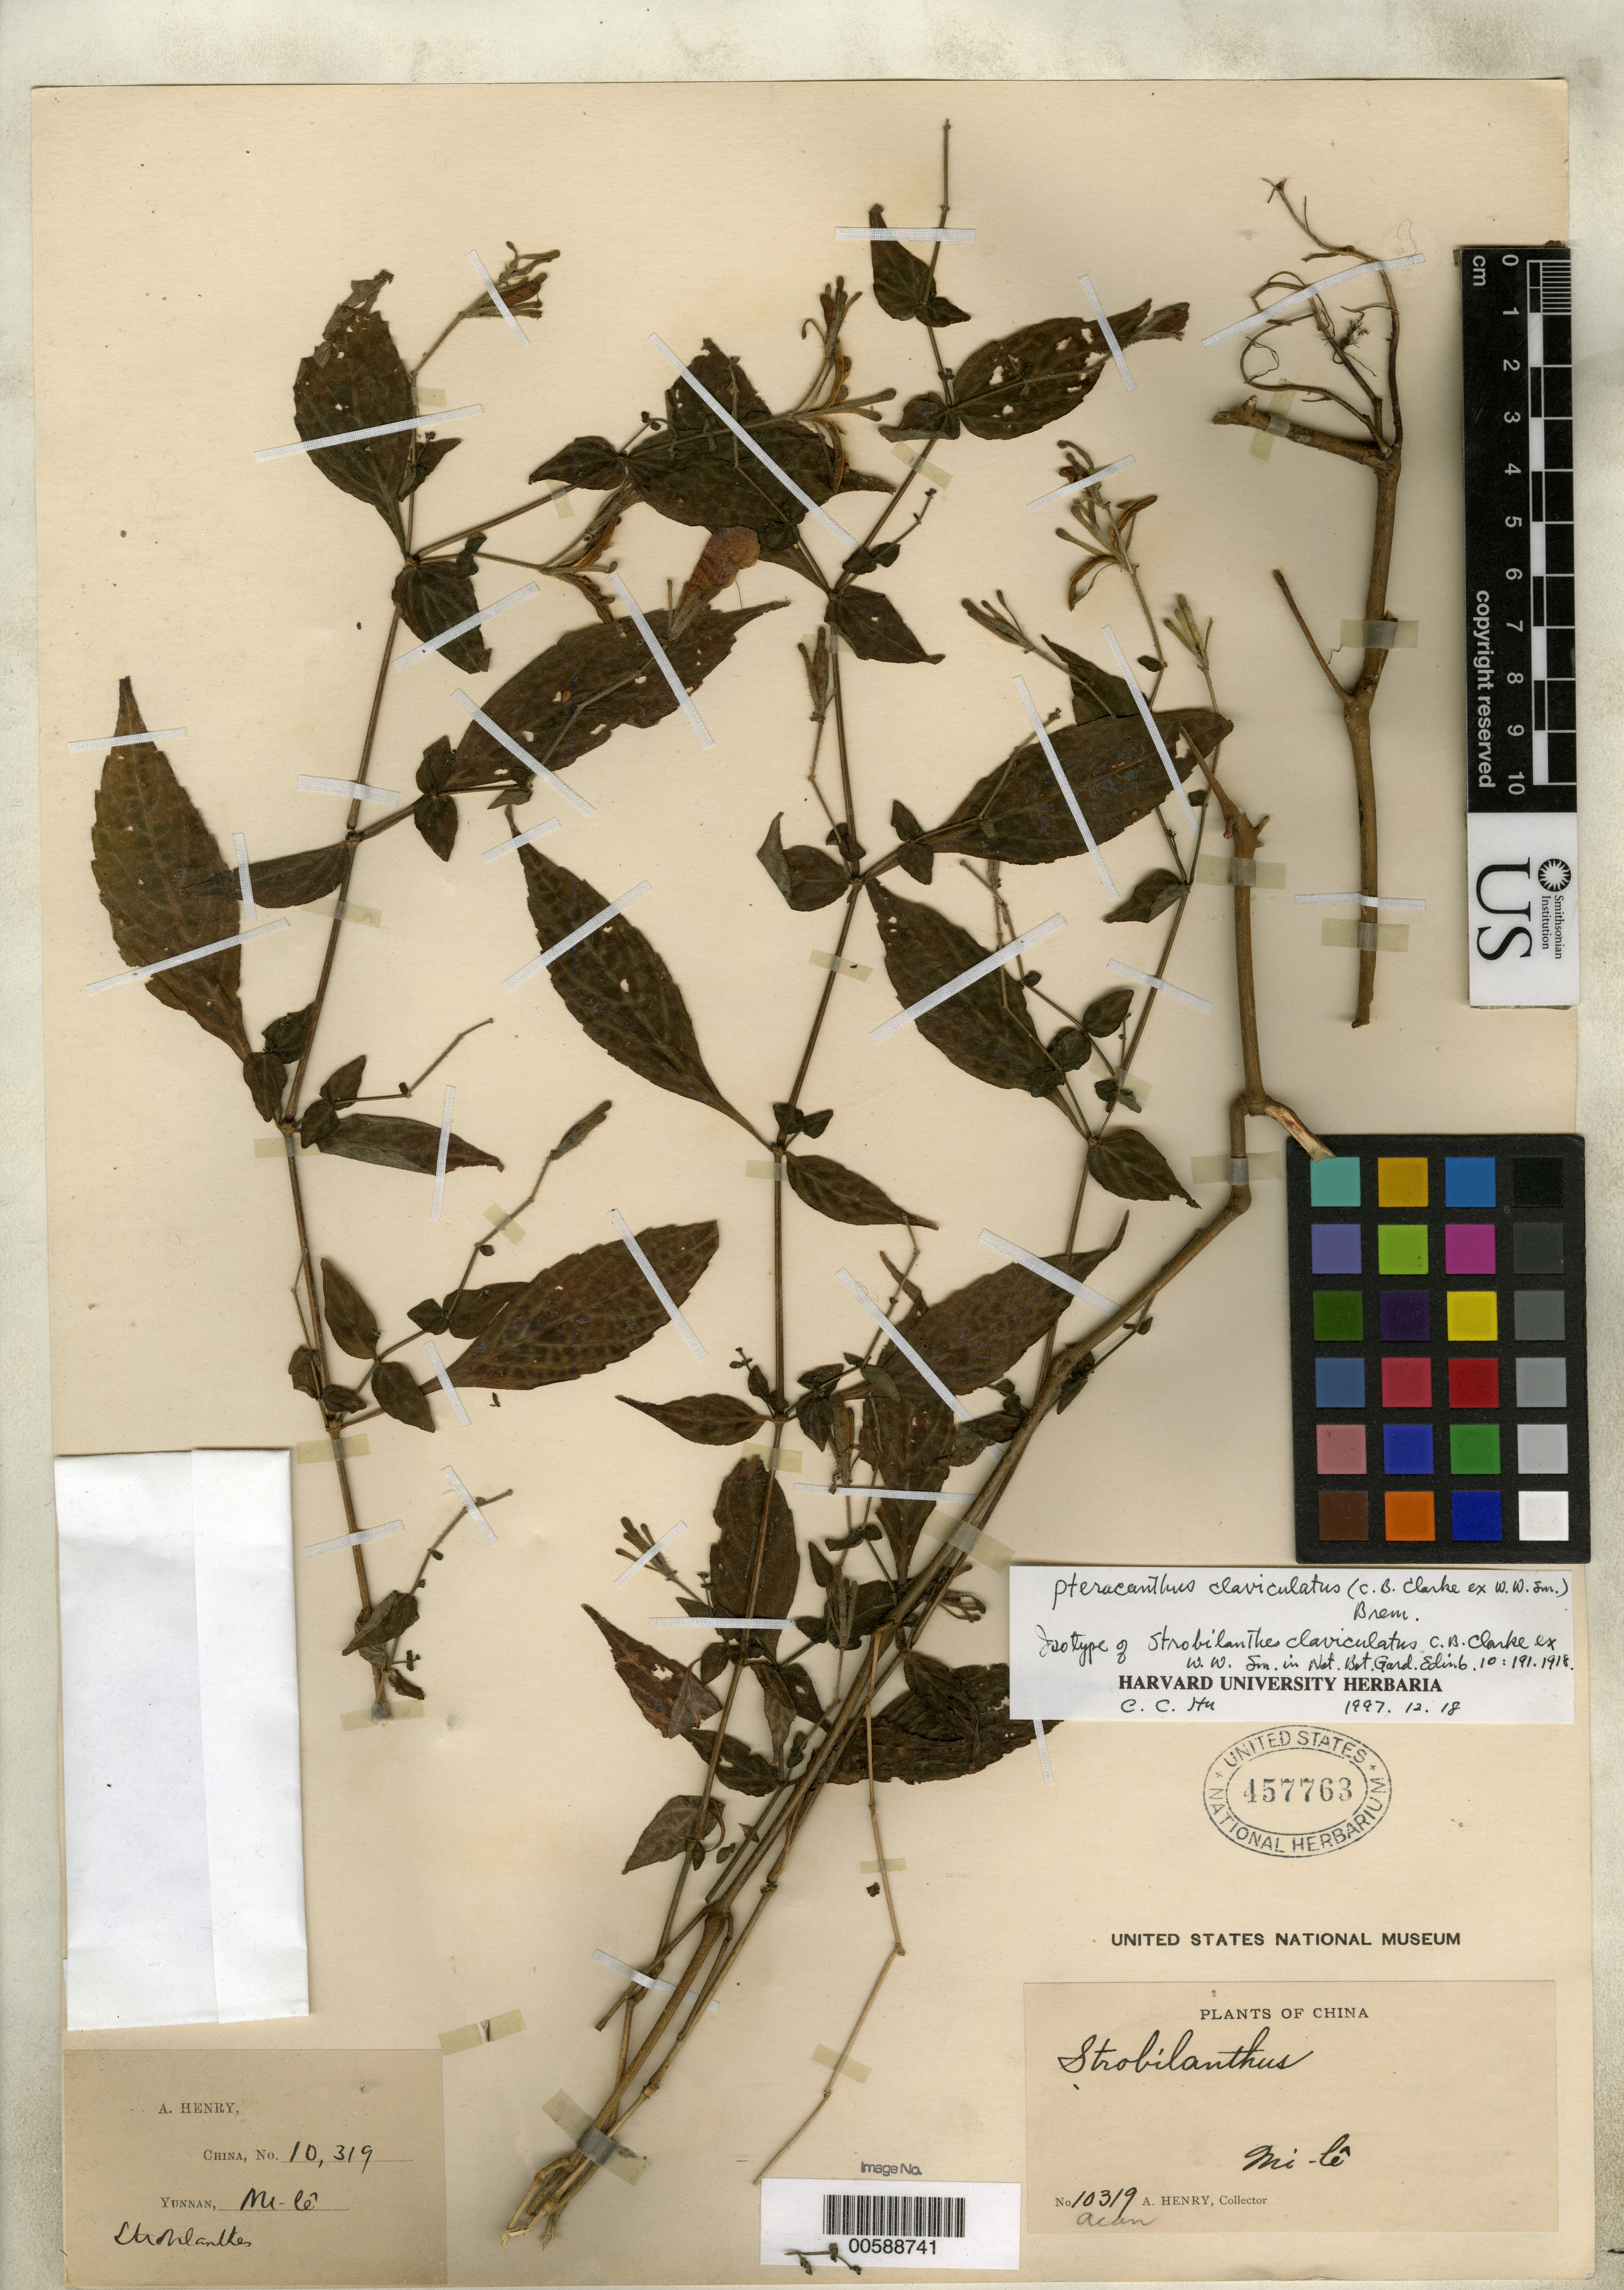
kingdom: Plantae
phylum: Tracheophyta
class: Magnoliopsida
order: Lamiales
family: Acanthaceae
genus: Strobilanthes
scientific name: Strobilanthes claviculatus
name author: C.B. Clarke ex W.W. Sm.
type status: Isotype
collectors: A. Henry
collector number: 10319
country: China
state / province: Yunnan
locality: Mi-le.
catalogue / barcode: US 457763